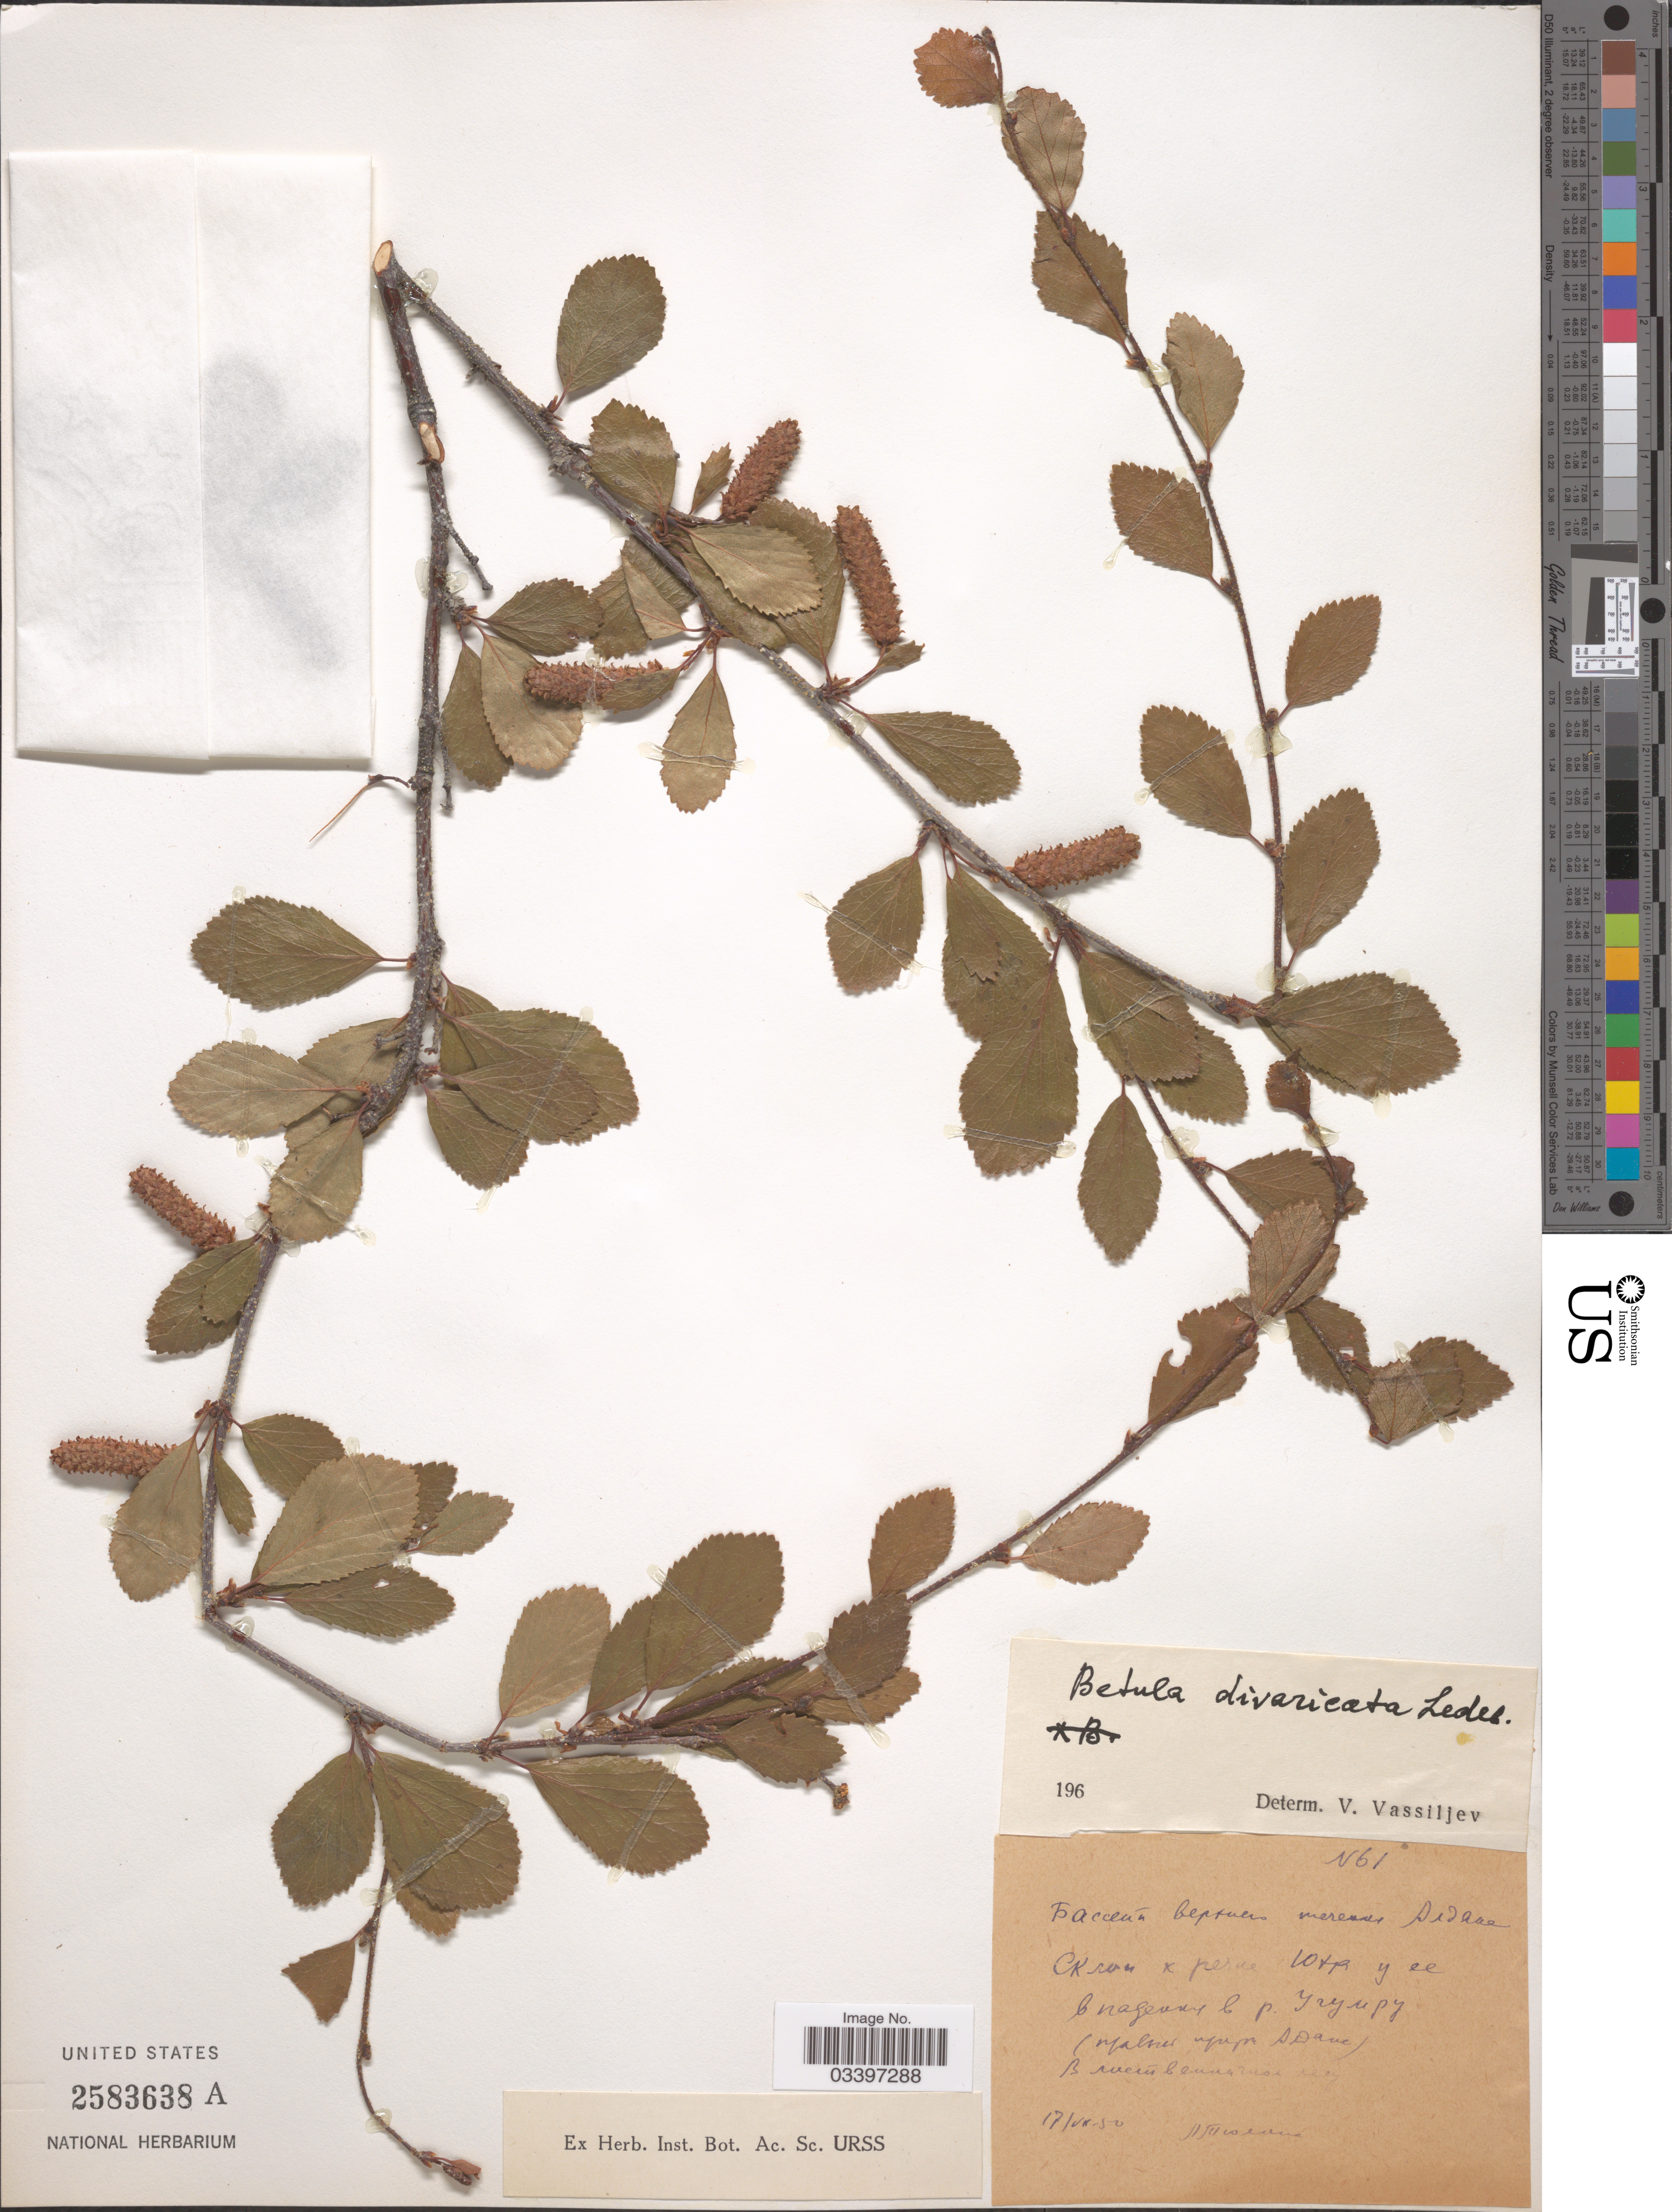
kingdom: Plantae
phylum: Tracheophyta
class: Magnoliopsida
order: Fagales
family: Betulaceae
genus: Betula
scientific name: Betula divaricata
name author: Ledeb.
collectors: L. Tulina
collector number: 61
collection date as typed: Transcribed d/m/y: 17/7/50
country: Russian Federation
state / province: Sakha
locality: Basin of upper River Aldan.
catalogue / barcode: US 2583638A